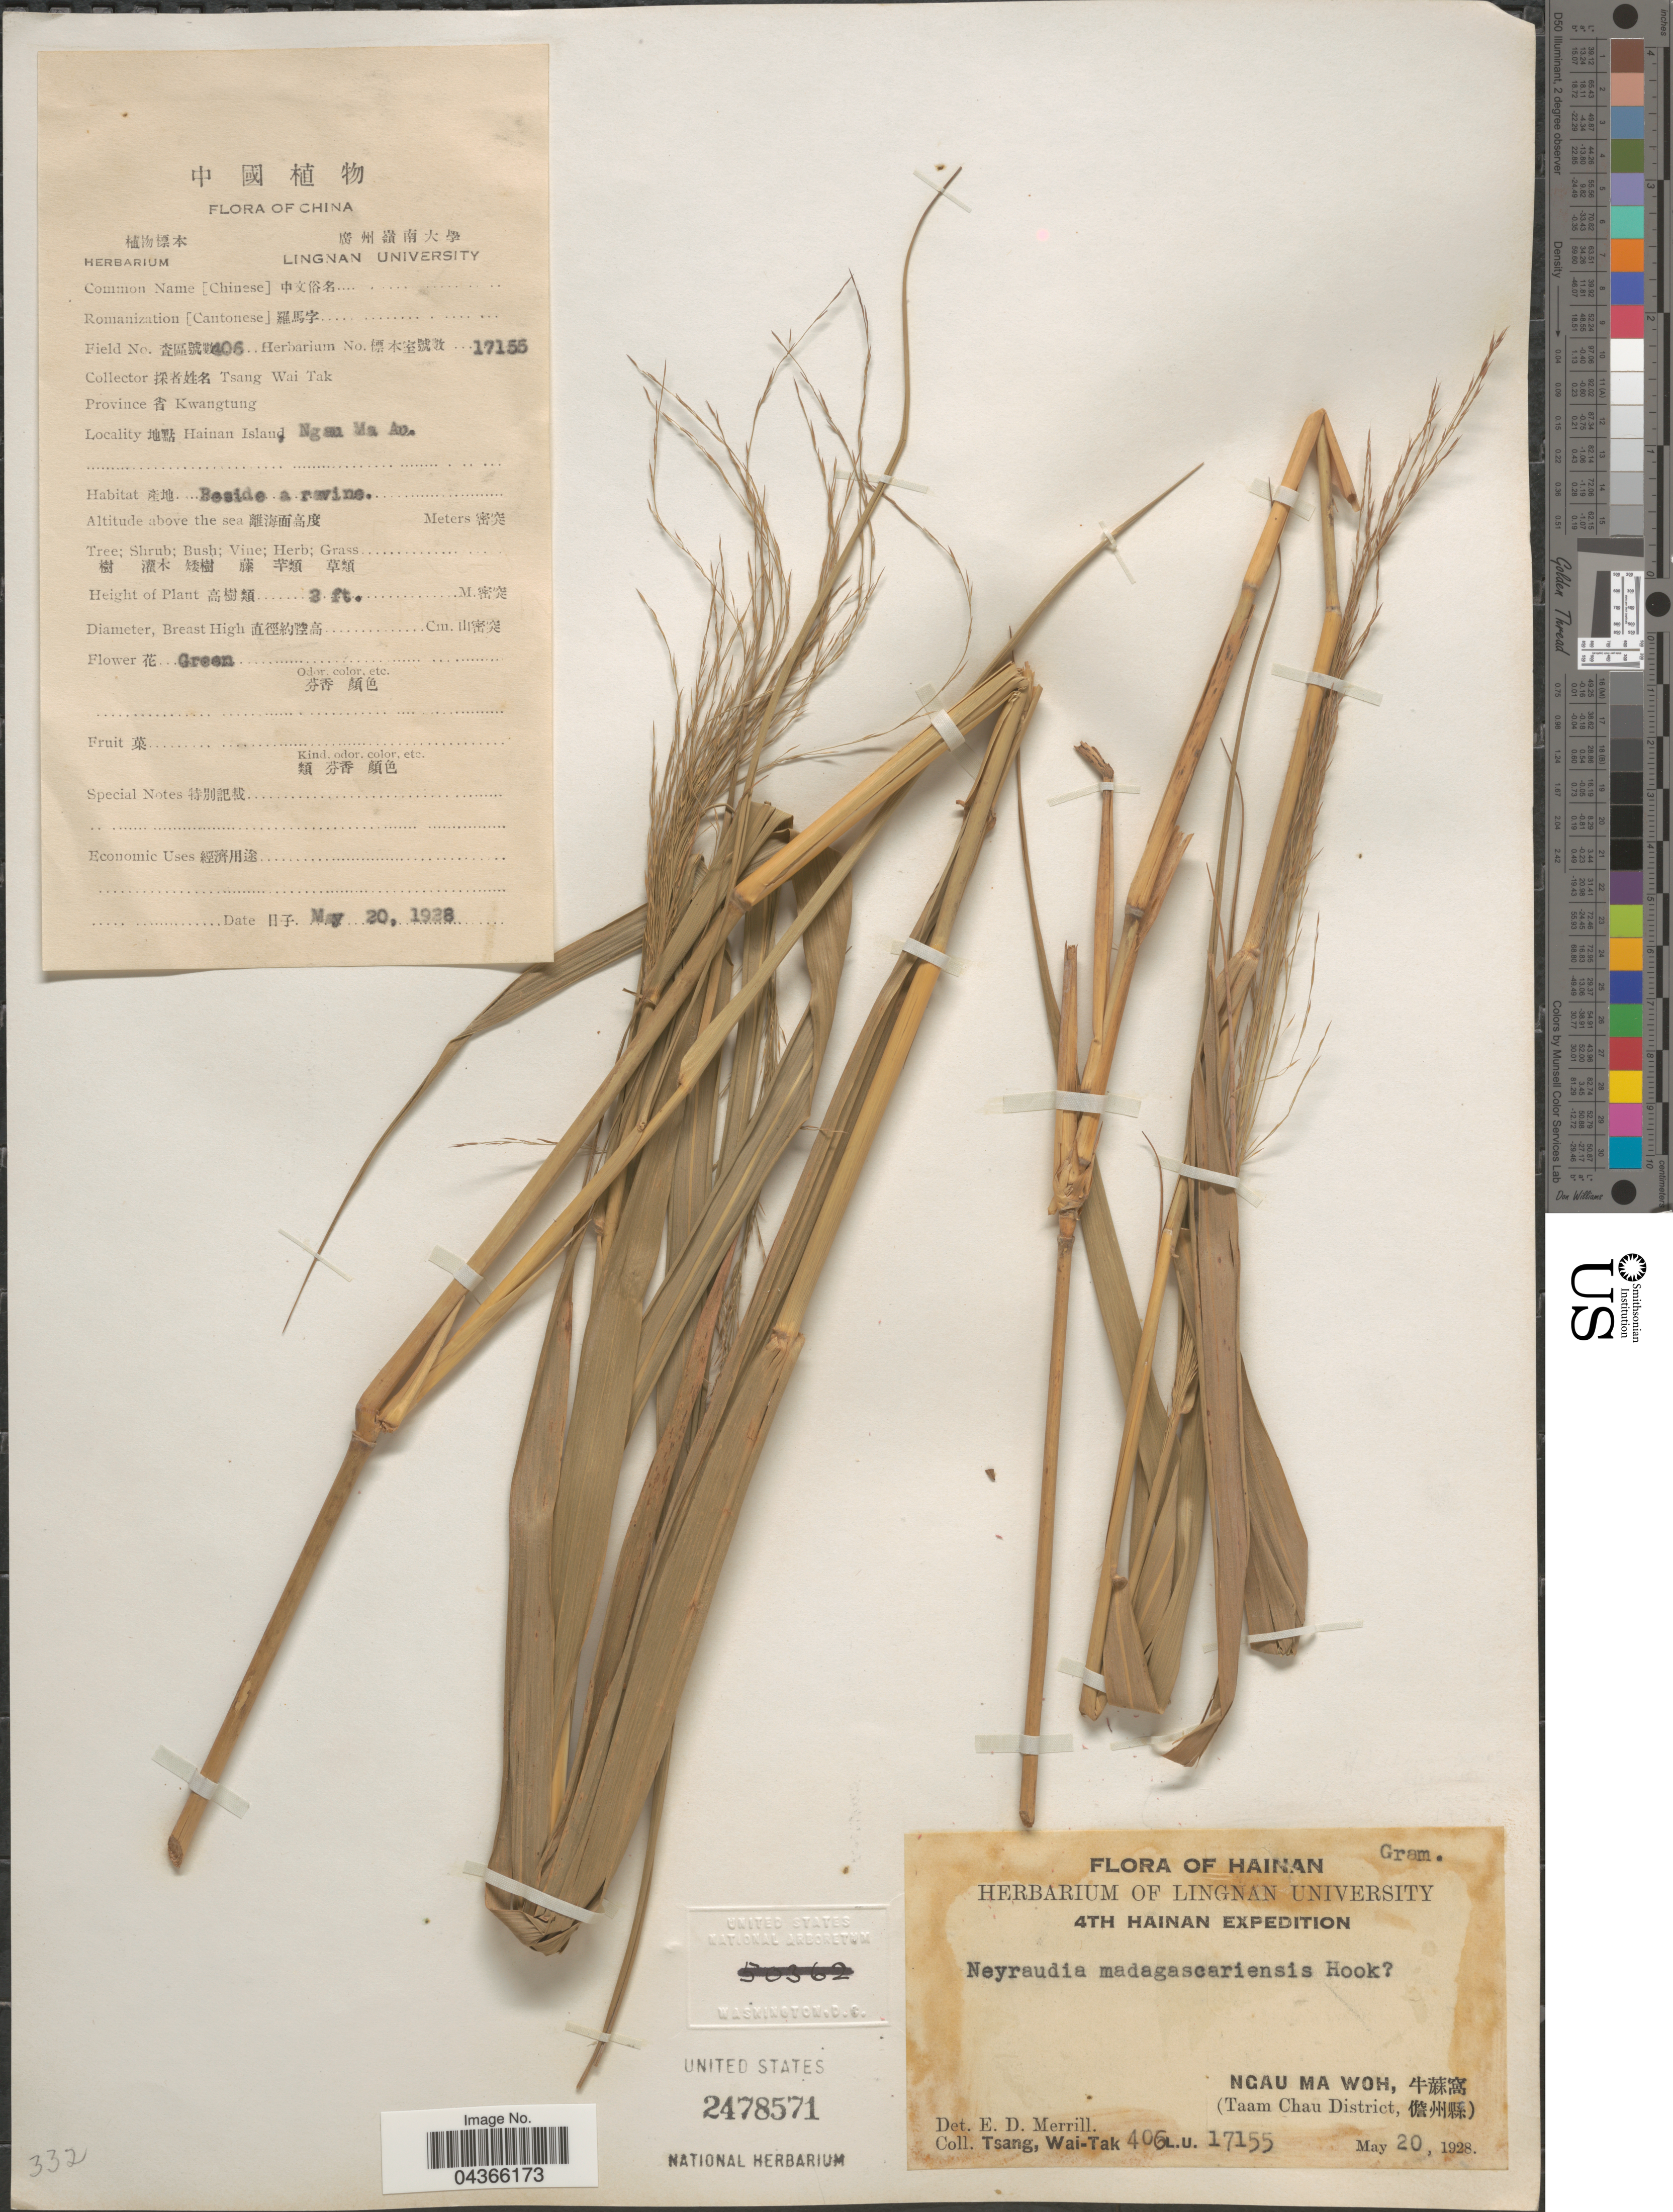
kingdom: Plantae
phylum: Tracheophyta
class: Liliopsida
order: Poales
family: Poaceae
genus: Neyraudia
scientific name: Neyraudia reynaudiana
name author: (Kunth) Keng ex Hitchc.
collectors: W. T. Tsang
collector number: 406L.U.17155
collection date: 1928-05-20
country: China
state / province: Guangdong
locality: Province Kwangtung. Hainan Island, Ngau Ma Au. 4th Hainan E[Foreign script]pedition. Ngau Ma Woh, [Foreign script] (Taam Chau District, [Foreign script]).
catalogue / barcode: US 2478571